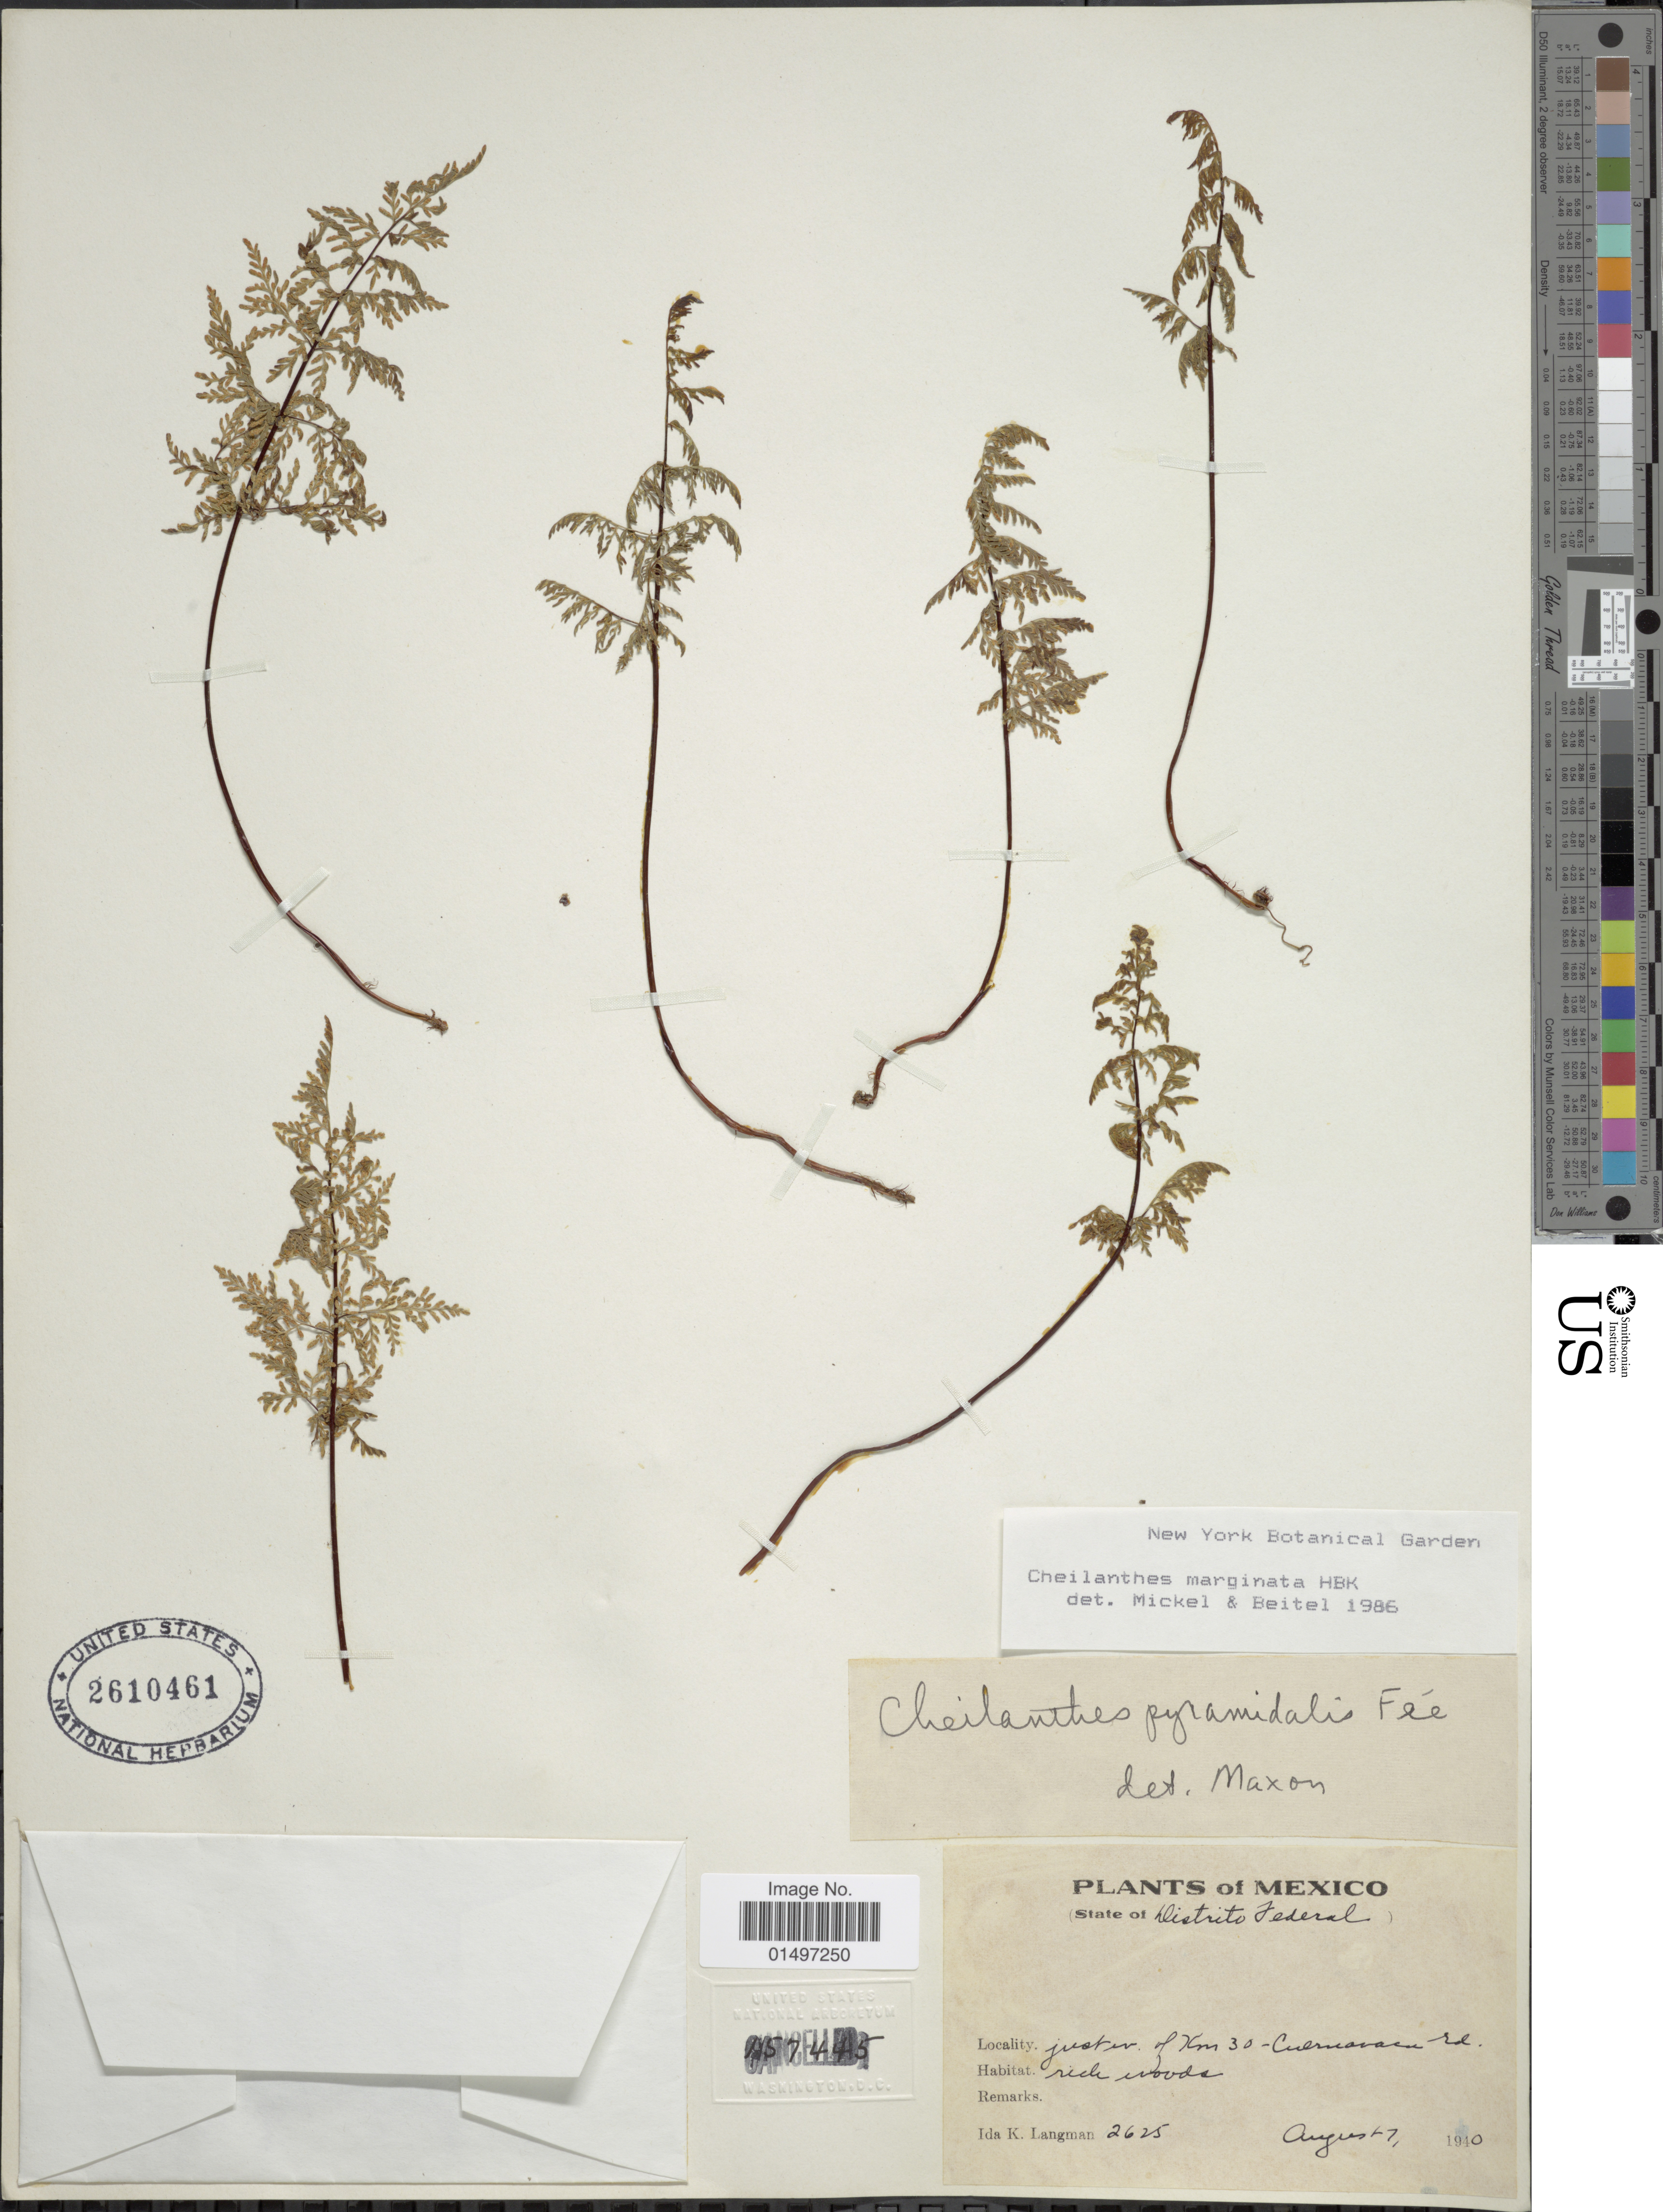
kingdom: Plantae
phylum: Tracheophyta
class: Polypodiopsida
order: Polypodiales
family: Pteridaceae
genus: Gaga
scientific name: Gaga marginata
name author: (Kunth) Fay W. Li & Windham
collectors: I. K. Langman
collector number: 2625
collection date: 1910-08-07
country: Mexico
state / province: Distrito Federal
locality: Just w. of km. 30 - Cuernavaca rd., state of Distrito Federal.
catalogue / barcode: US 2610461